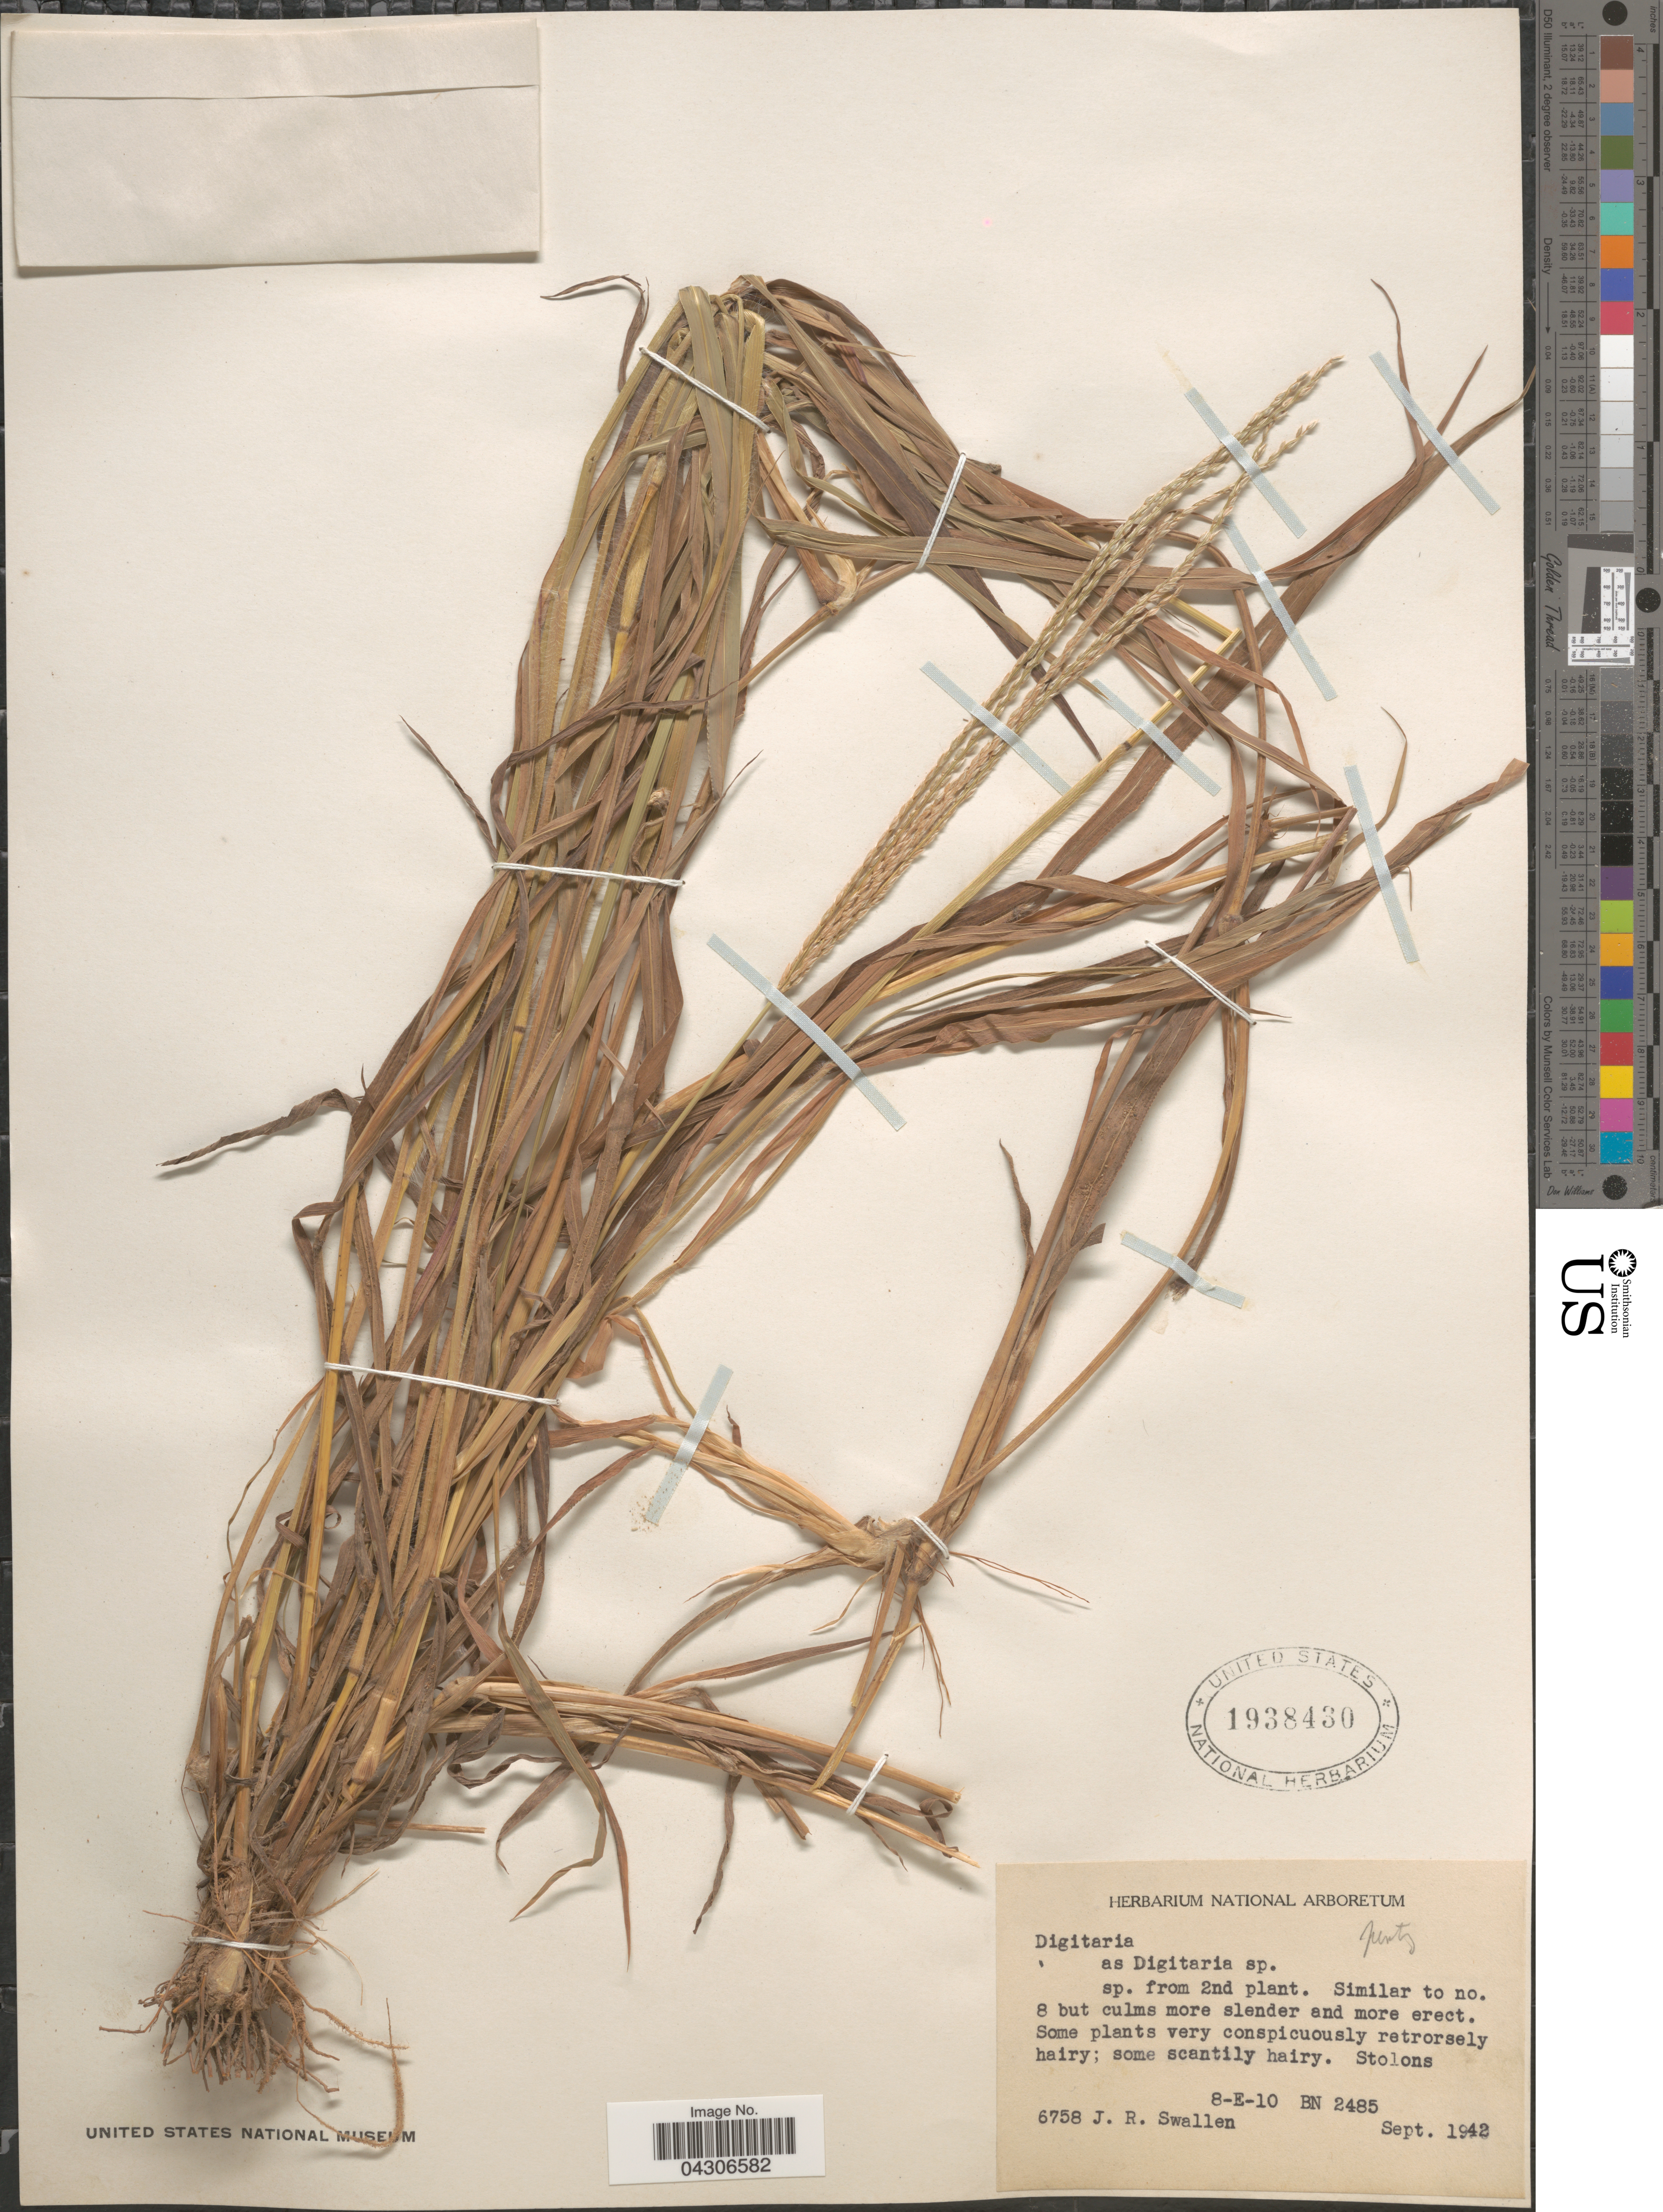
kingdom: Plantae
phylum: Tracheophyta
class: Liliopsida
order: Poales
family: Poaceae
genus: Digitaria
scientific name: Digitaria sp.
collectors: J. R. Swallen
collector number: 6758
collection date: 1942-09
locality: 8-E-10 BN 2485.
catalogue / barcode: US 1938430